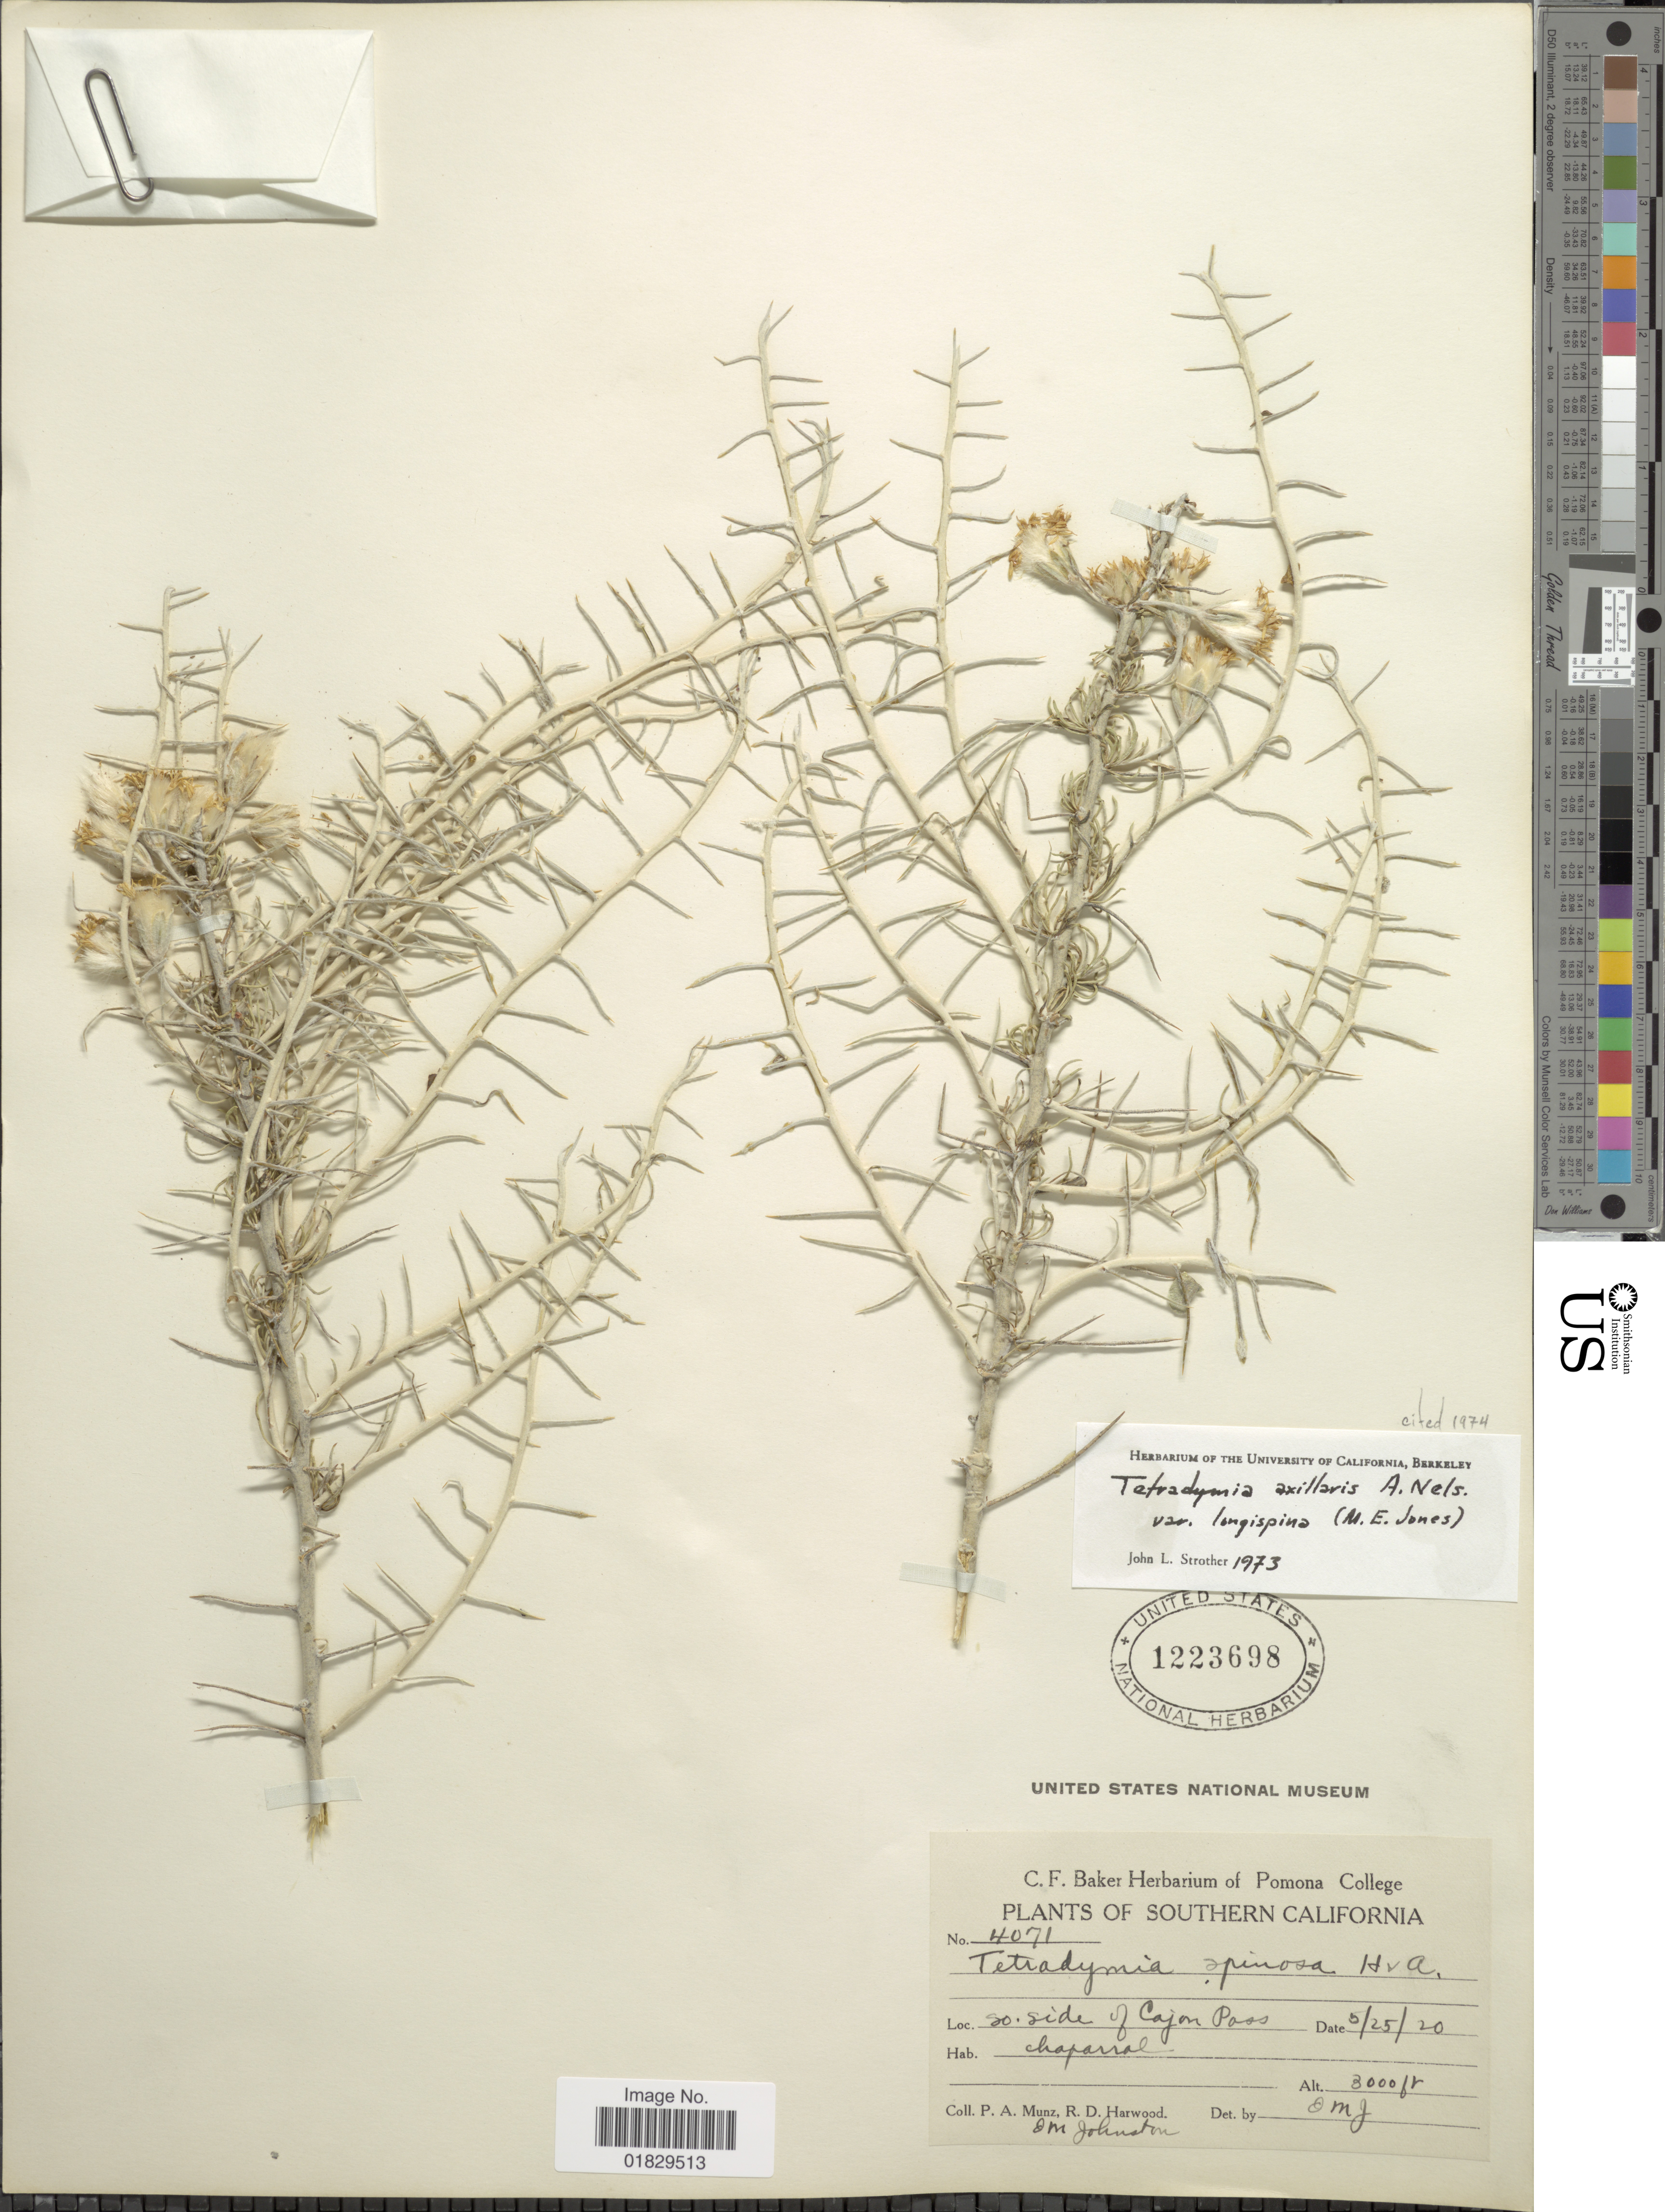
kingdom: Plantae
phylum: Tracheophyta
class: Magnoliopsida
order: Asterales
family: Asteraceae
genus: Tetradymia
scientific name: Tetradymia axillaris var. longispina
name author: (M.E. Jones) Strother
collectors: P. A. Munz, R. Harwood & J. Johnston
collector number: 4071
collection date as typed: Transcribed d/m/y: 25/5/20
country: United States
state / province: California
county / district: San Bernardino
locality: Southern California. So. side of Cajon Pass.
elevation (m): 914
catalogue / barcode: US 1223698